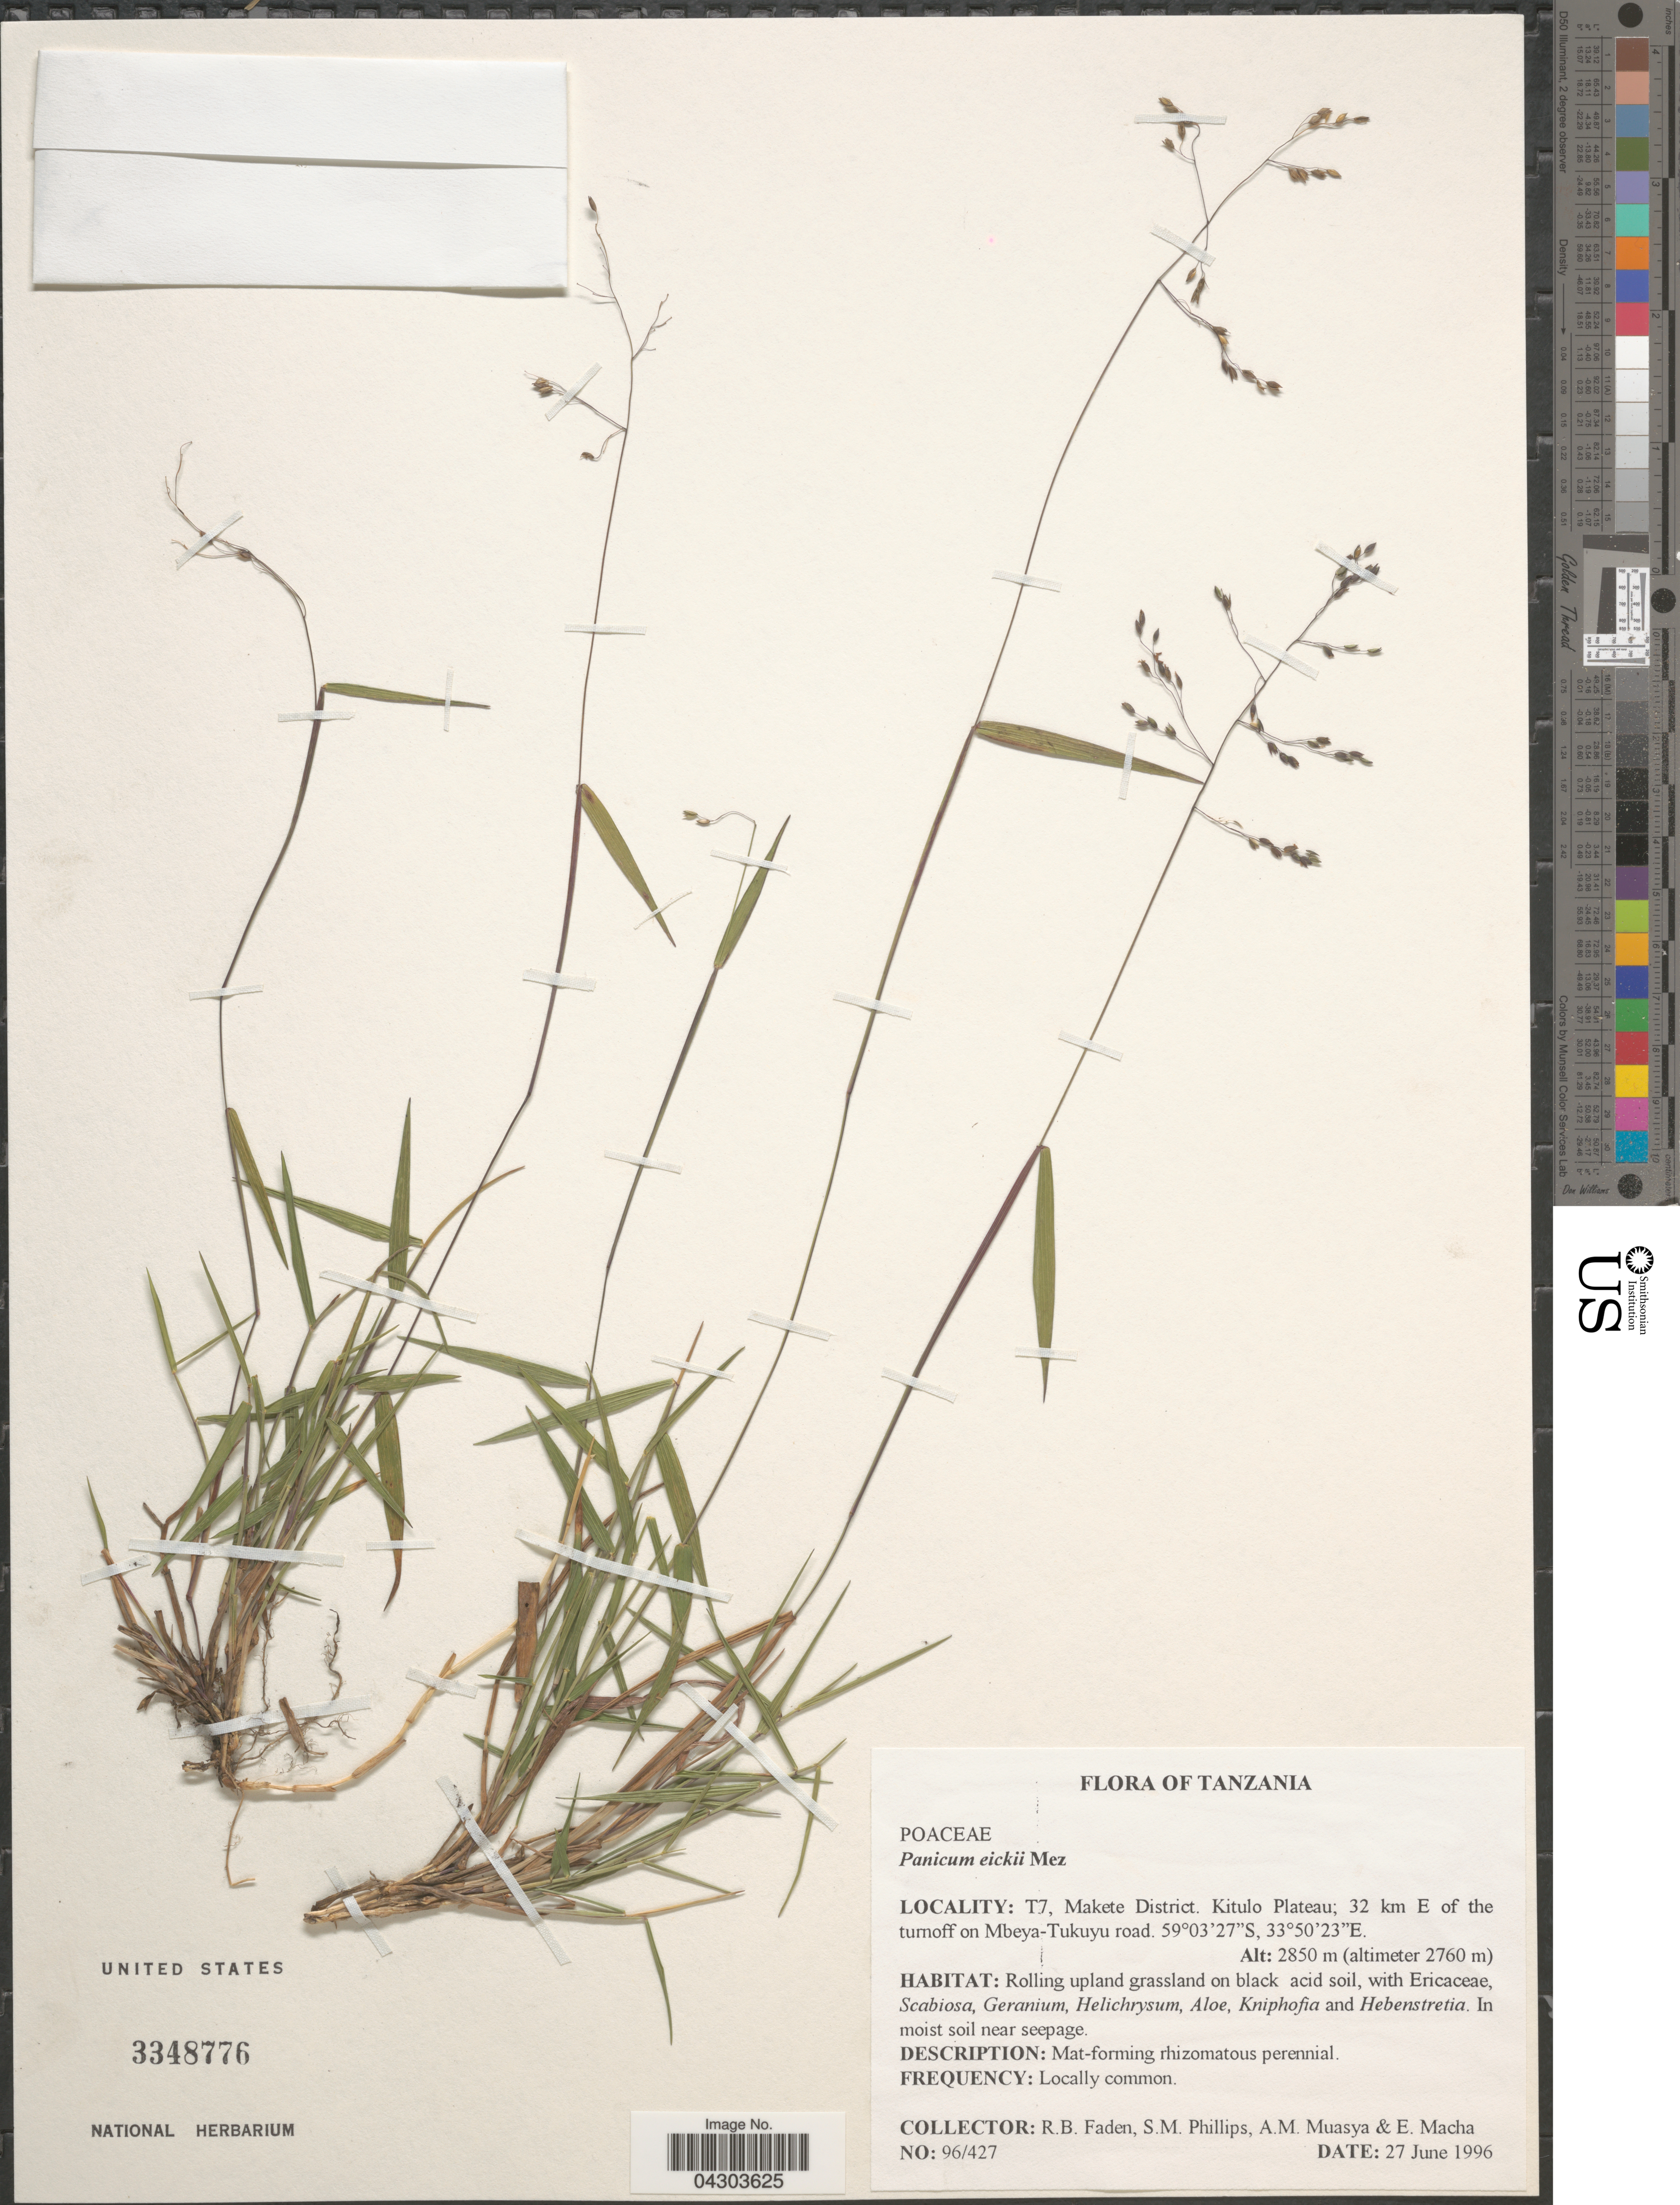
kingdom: Plantae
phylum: Tracheophyta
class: Liliopsida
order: Poales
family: Poaceae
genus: Panicum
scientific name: Panicum eickii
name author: Mez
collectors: R. B. Faden, S. M. Phillips, A. Muasya & E. Macha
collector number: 96/427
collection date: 1996-06-27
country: Tanzania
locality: T7, Makete District. Kitulo Plateau; 32 km E of the turnoff on Mbeya-Tukuyu road.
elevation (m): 2850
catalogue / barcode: US 3348776